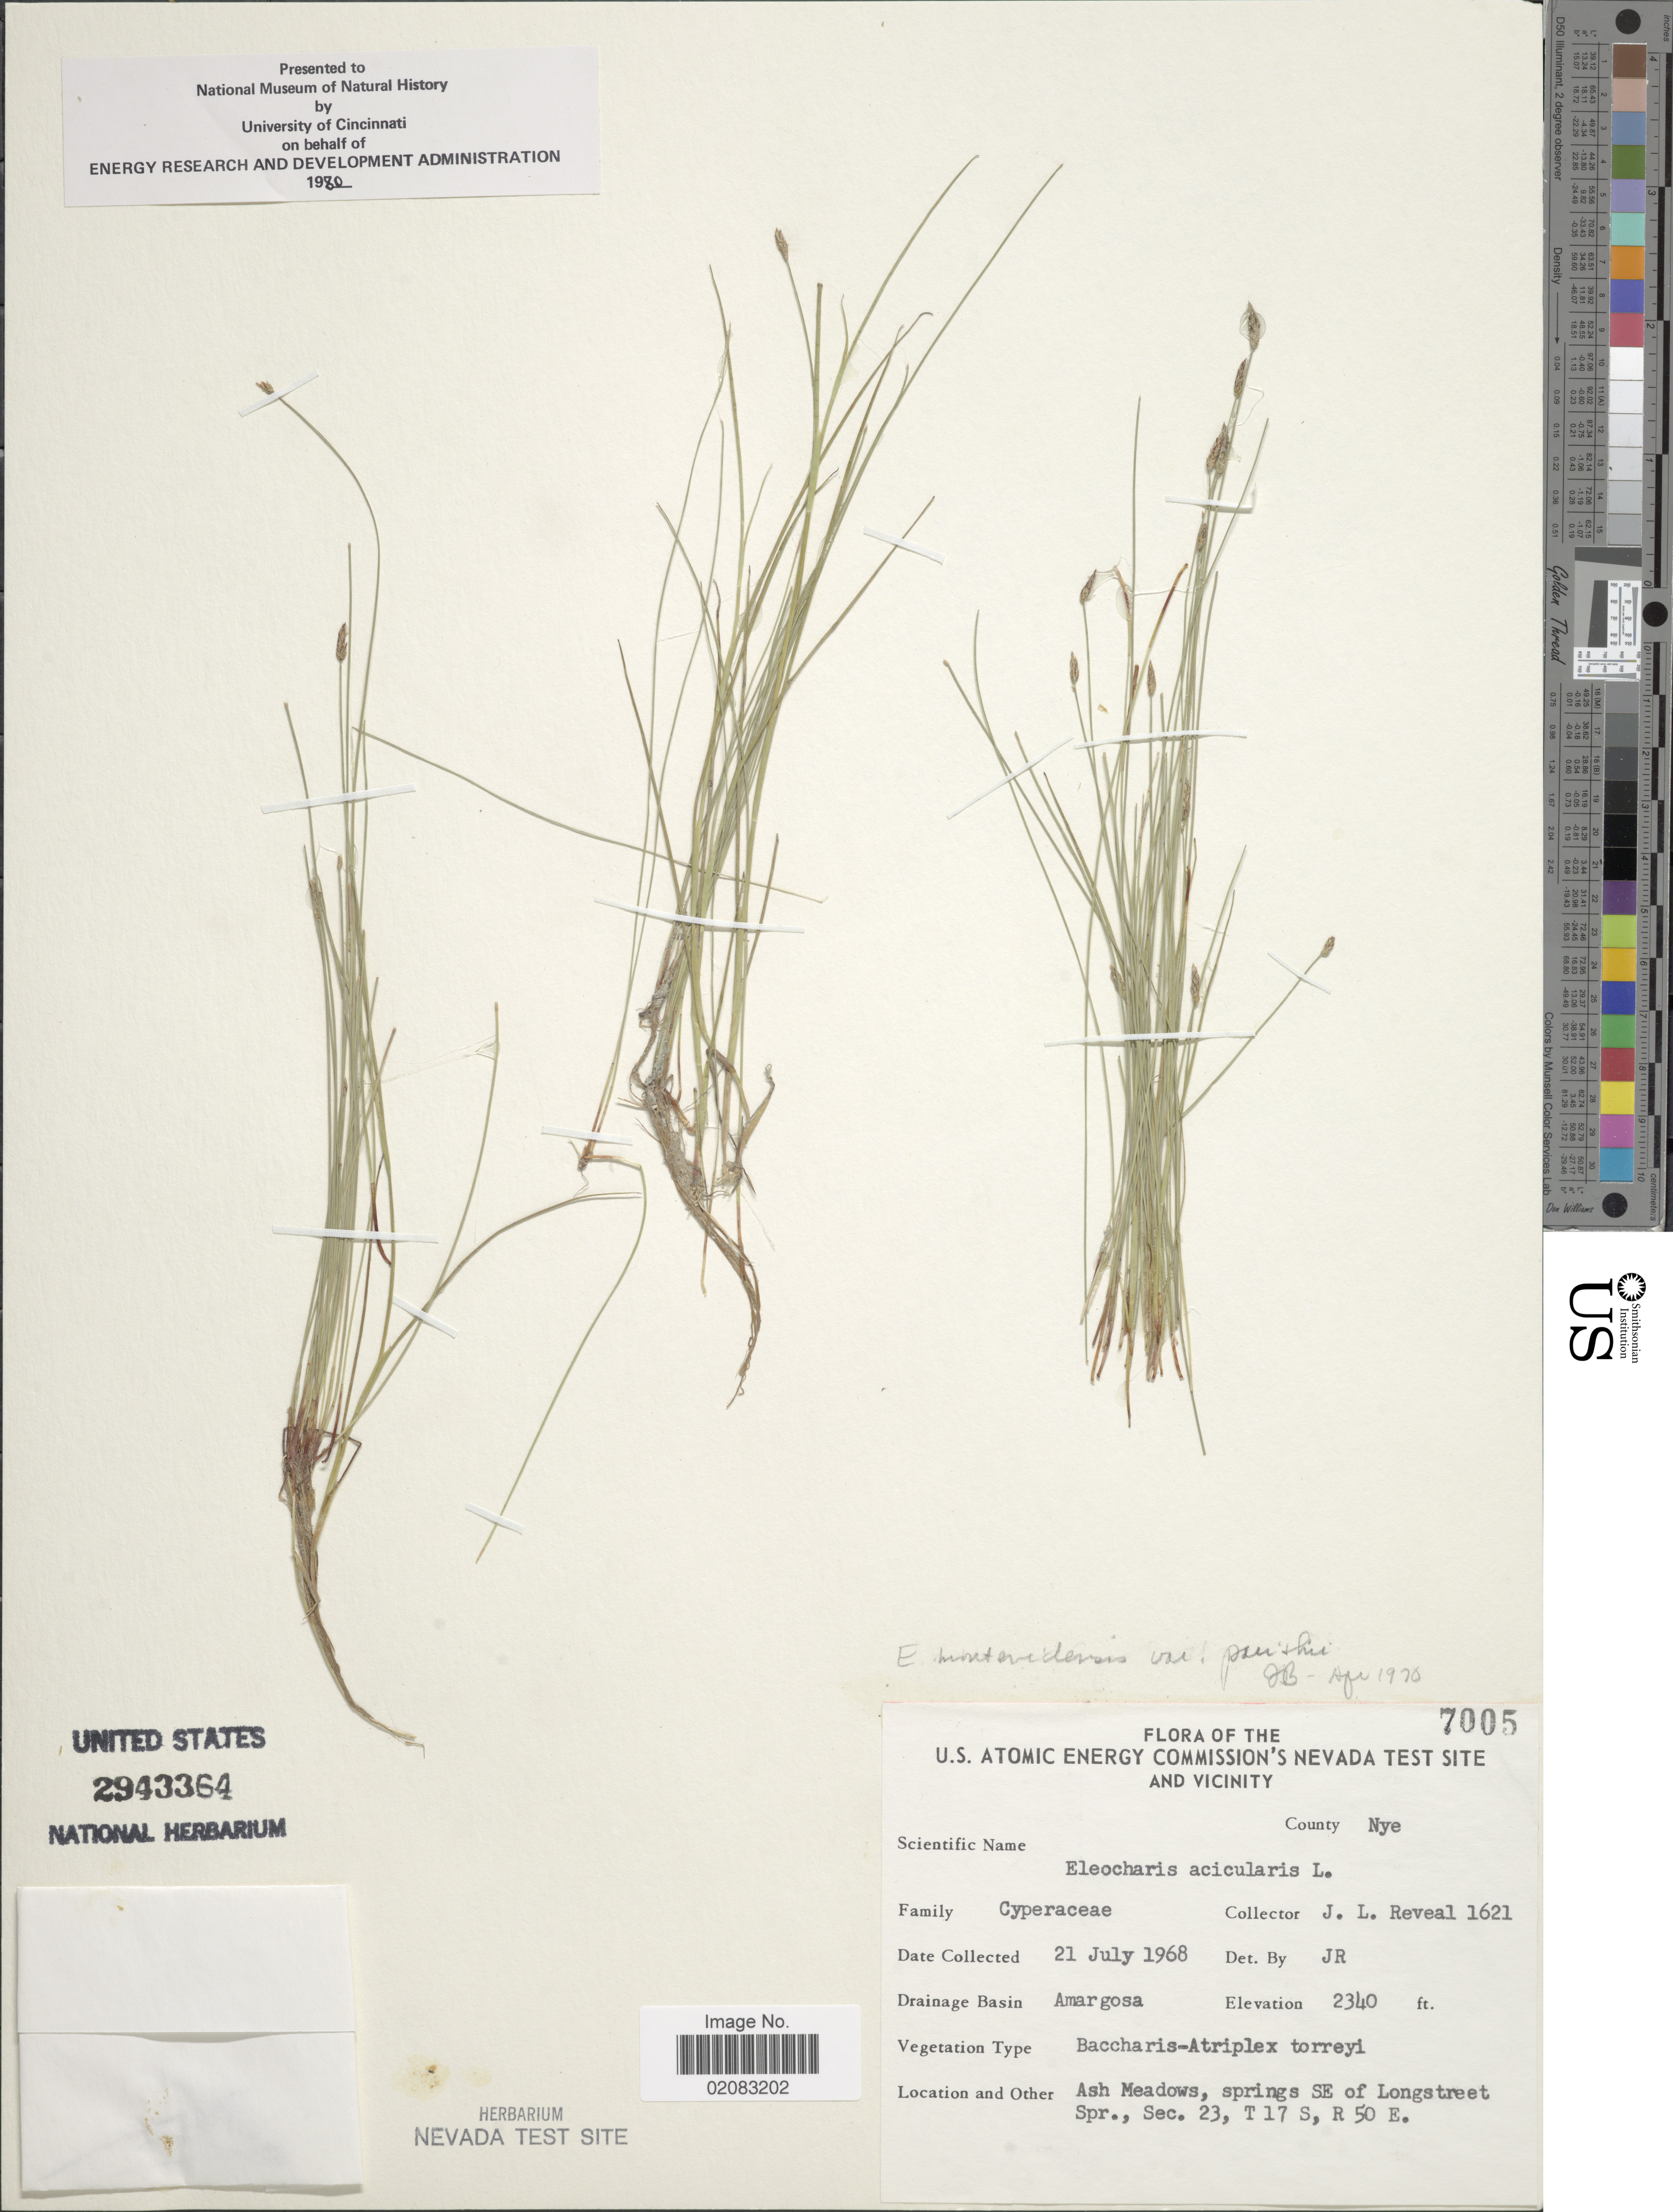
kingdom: Plantae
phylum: Tracheophyta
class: Liliopsida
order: Poales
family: Cyperaceae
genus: Eleocharis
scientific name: Eleocharis parishii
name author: Britton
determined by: Strong, Mark T., (BOT), Smithsonian Institution - National Museum of Natural History (UNITED STATES)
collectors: J. L. Reveal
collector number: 7005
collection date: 1968-07-21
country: United States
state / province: Nevada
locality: U.S. Atomic Energy Commision's Nevada Test Site and Vicinity, County Nye, Drainage Basin Amargosa, Ash Meadows, spring SE of Longstreet Spr., sec. 23, T 17 S, R 50 E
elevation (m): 713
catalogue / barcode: US 2943364